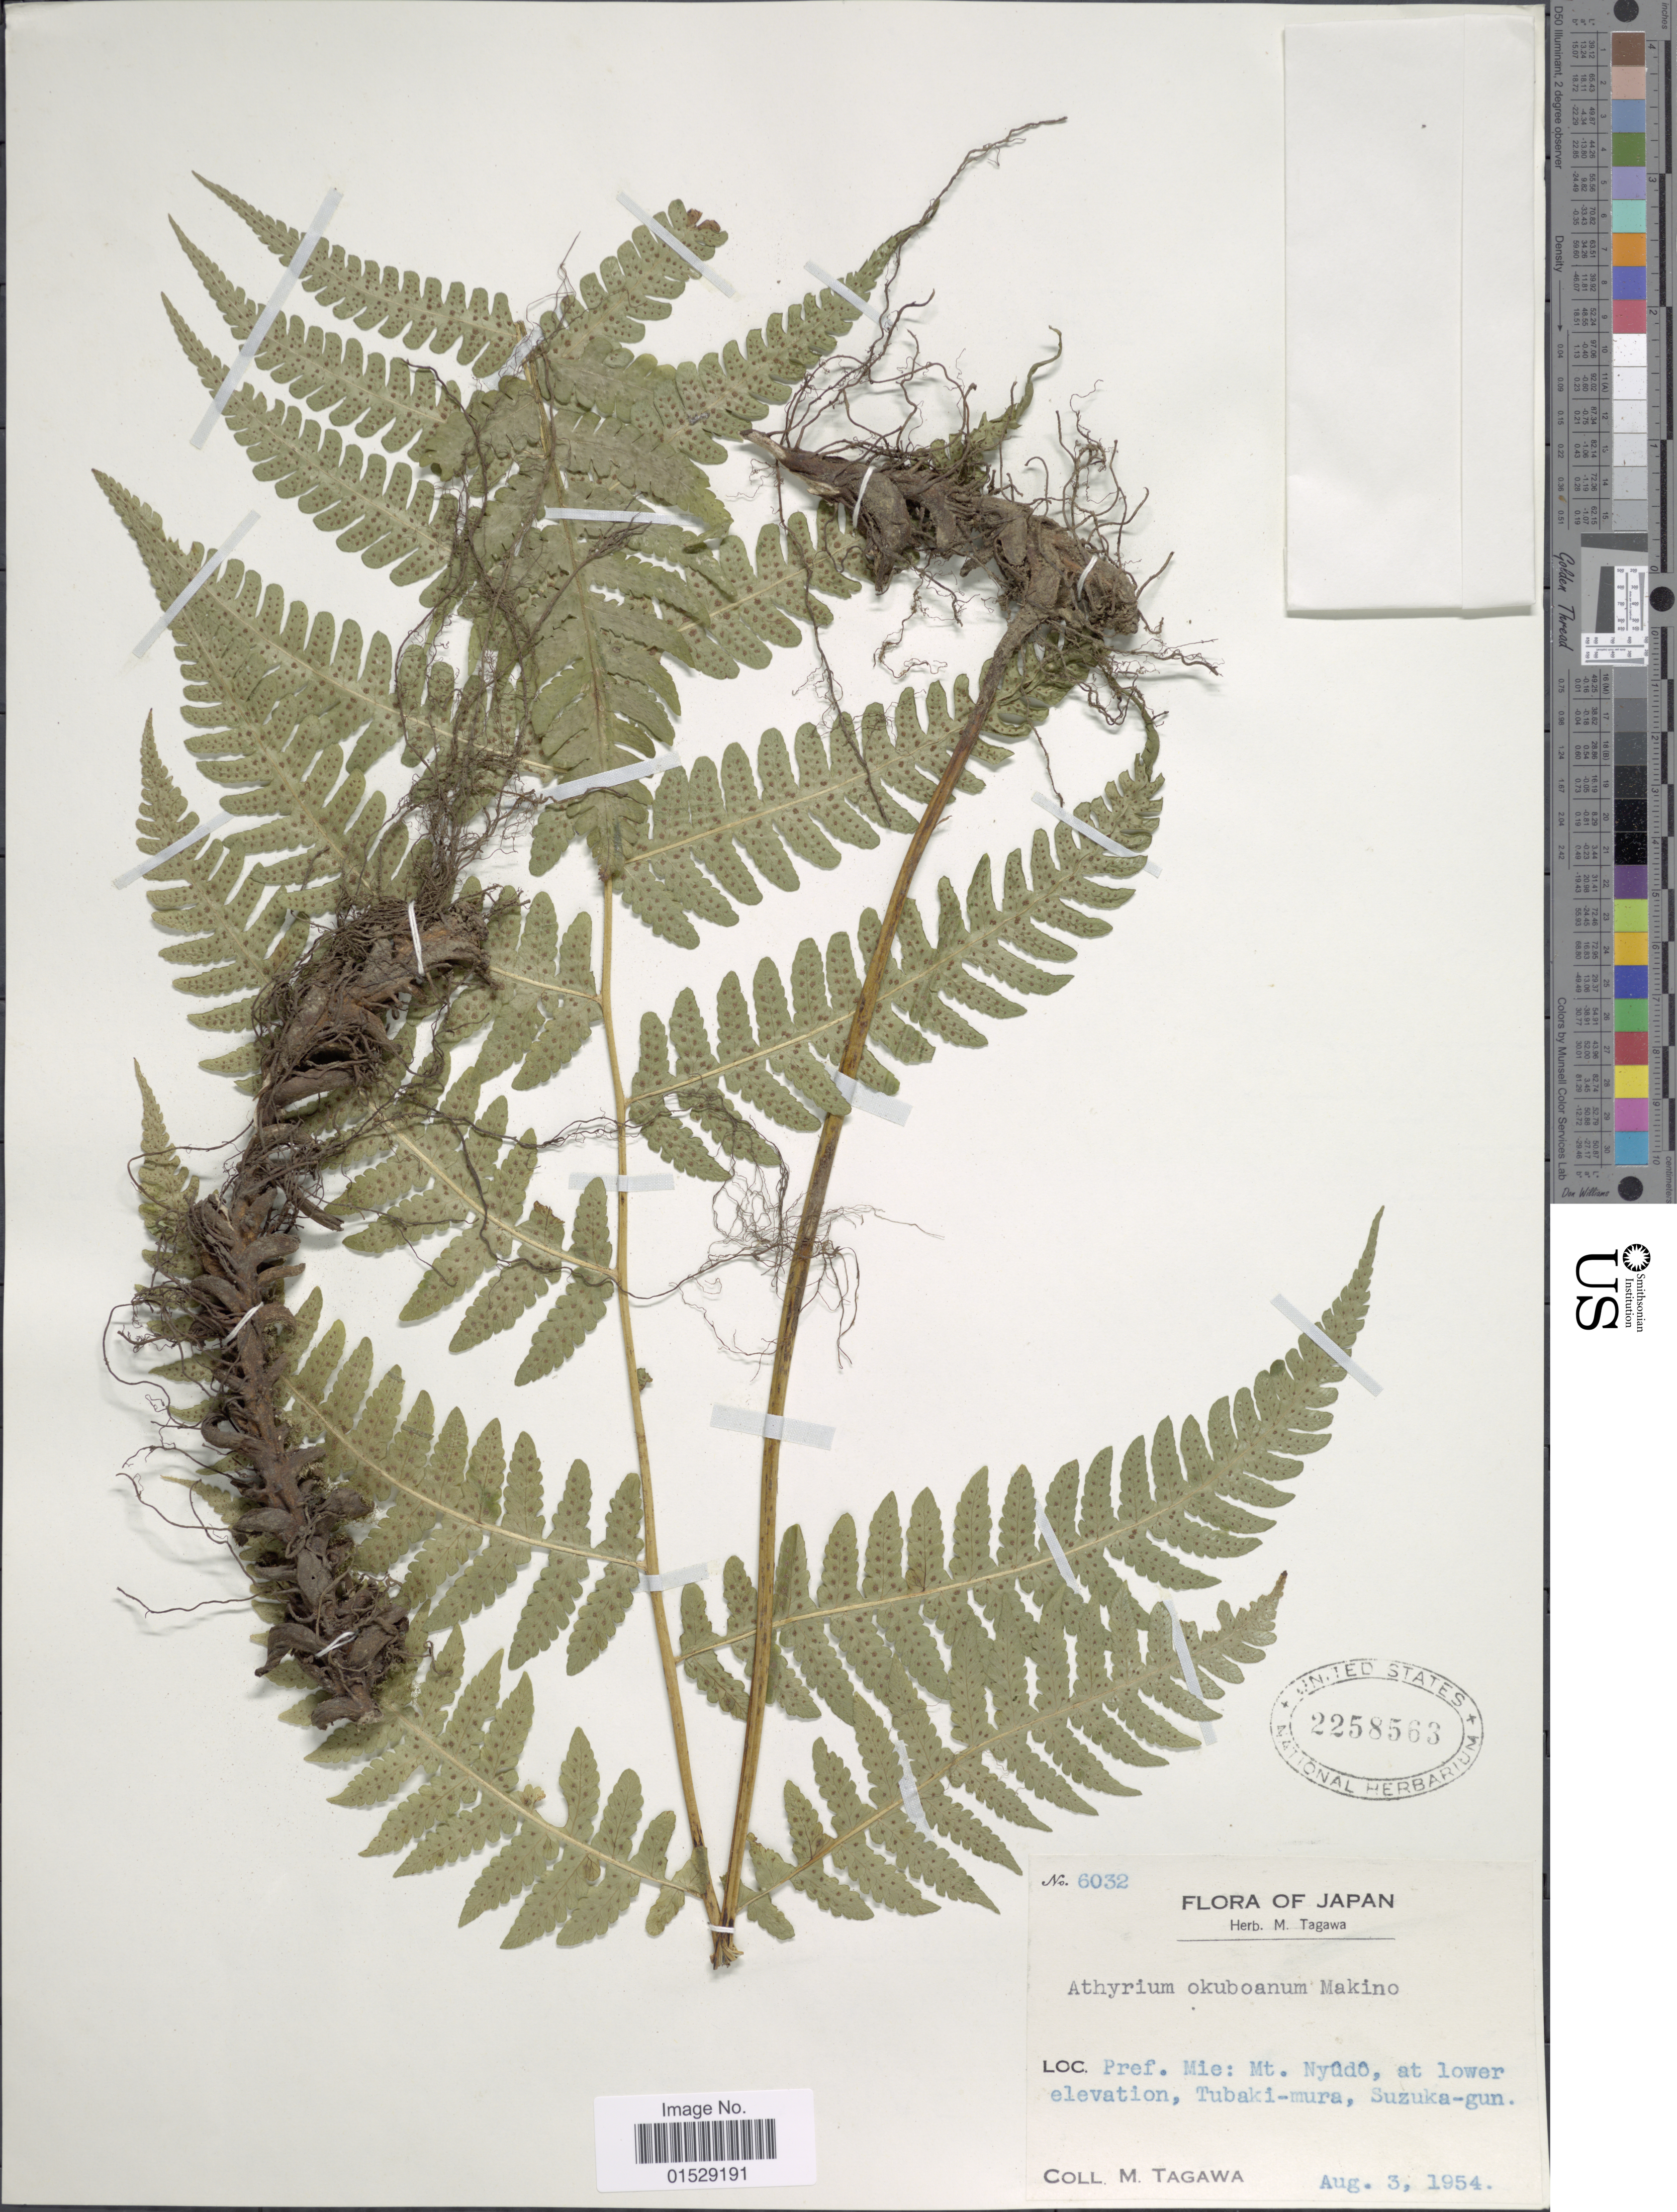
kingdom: Plantae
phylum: Tracheophyta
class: Polypodiopsida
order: Polypodiales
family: Athyriaceae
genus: Deparia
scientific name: Deparia okuboana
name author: (Makino) M. Kato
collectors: M. Tagawa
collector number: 6032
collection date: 1954-08-03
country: Japan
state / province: Mie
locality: Pref. Mie: Mt. Nyudo, at lower elevation, Tubaki-mura, Suzuka-gun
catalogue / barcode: US 2258563